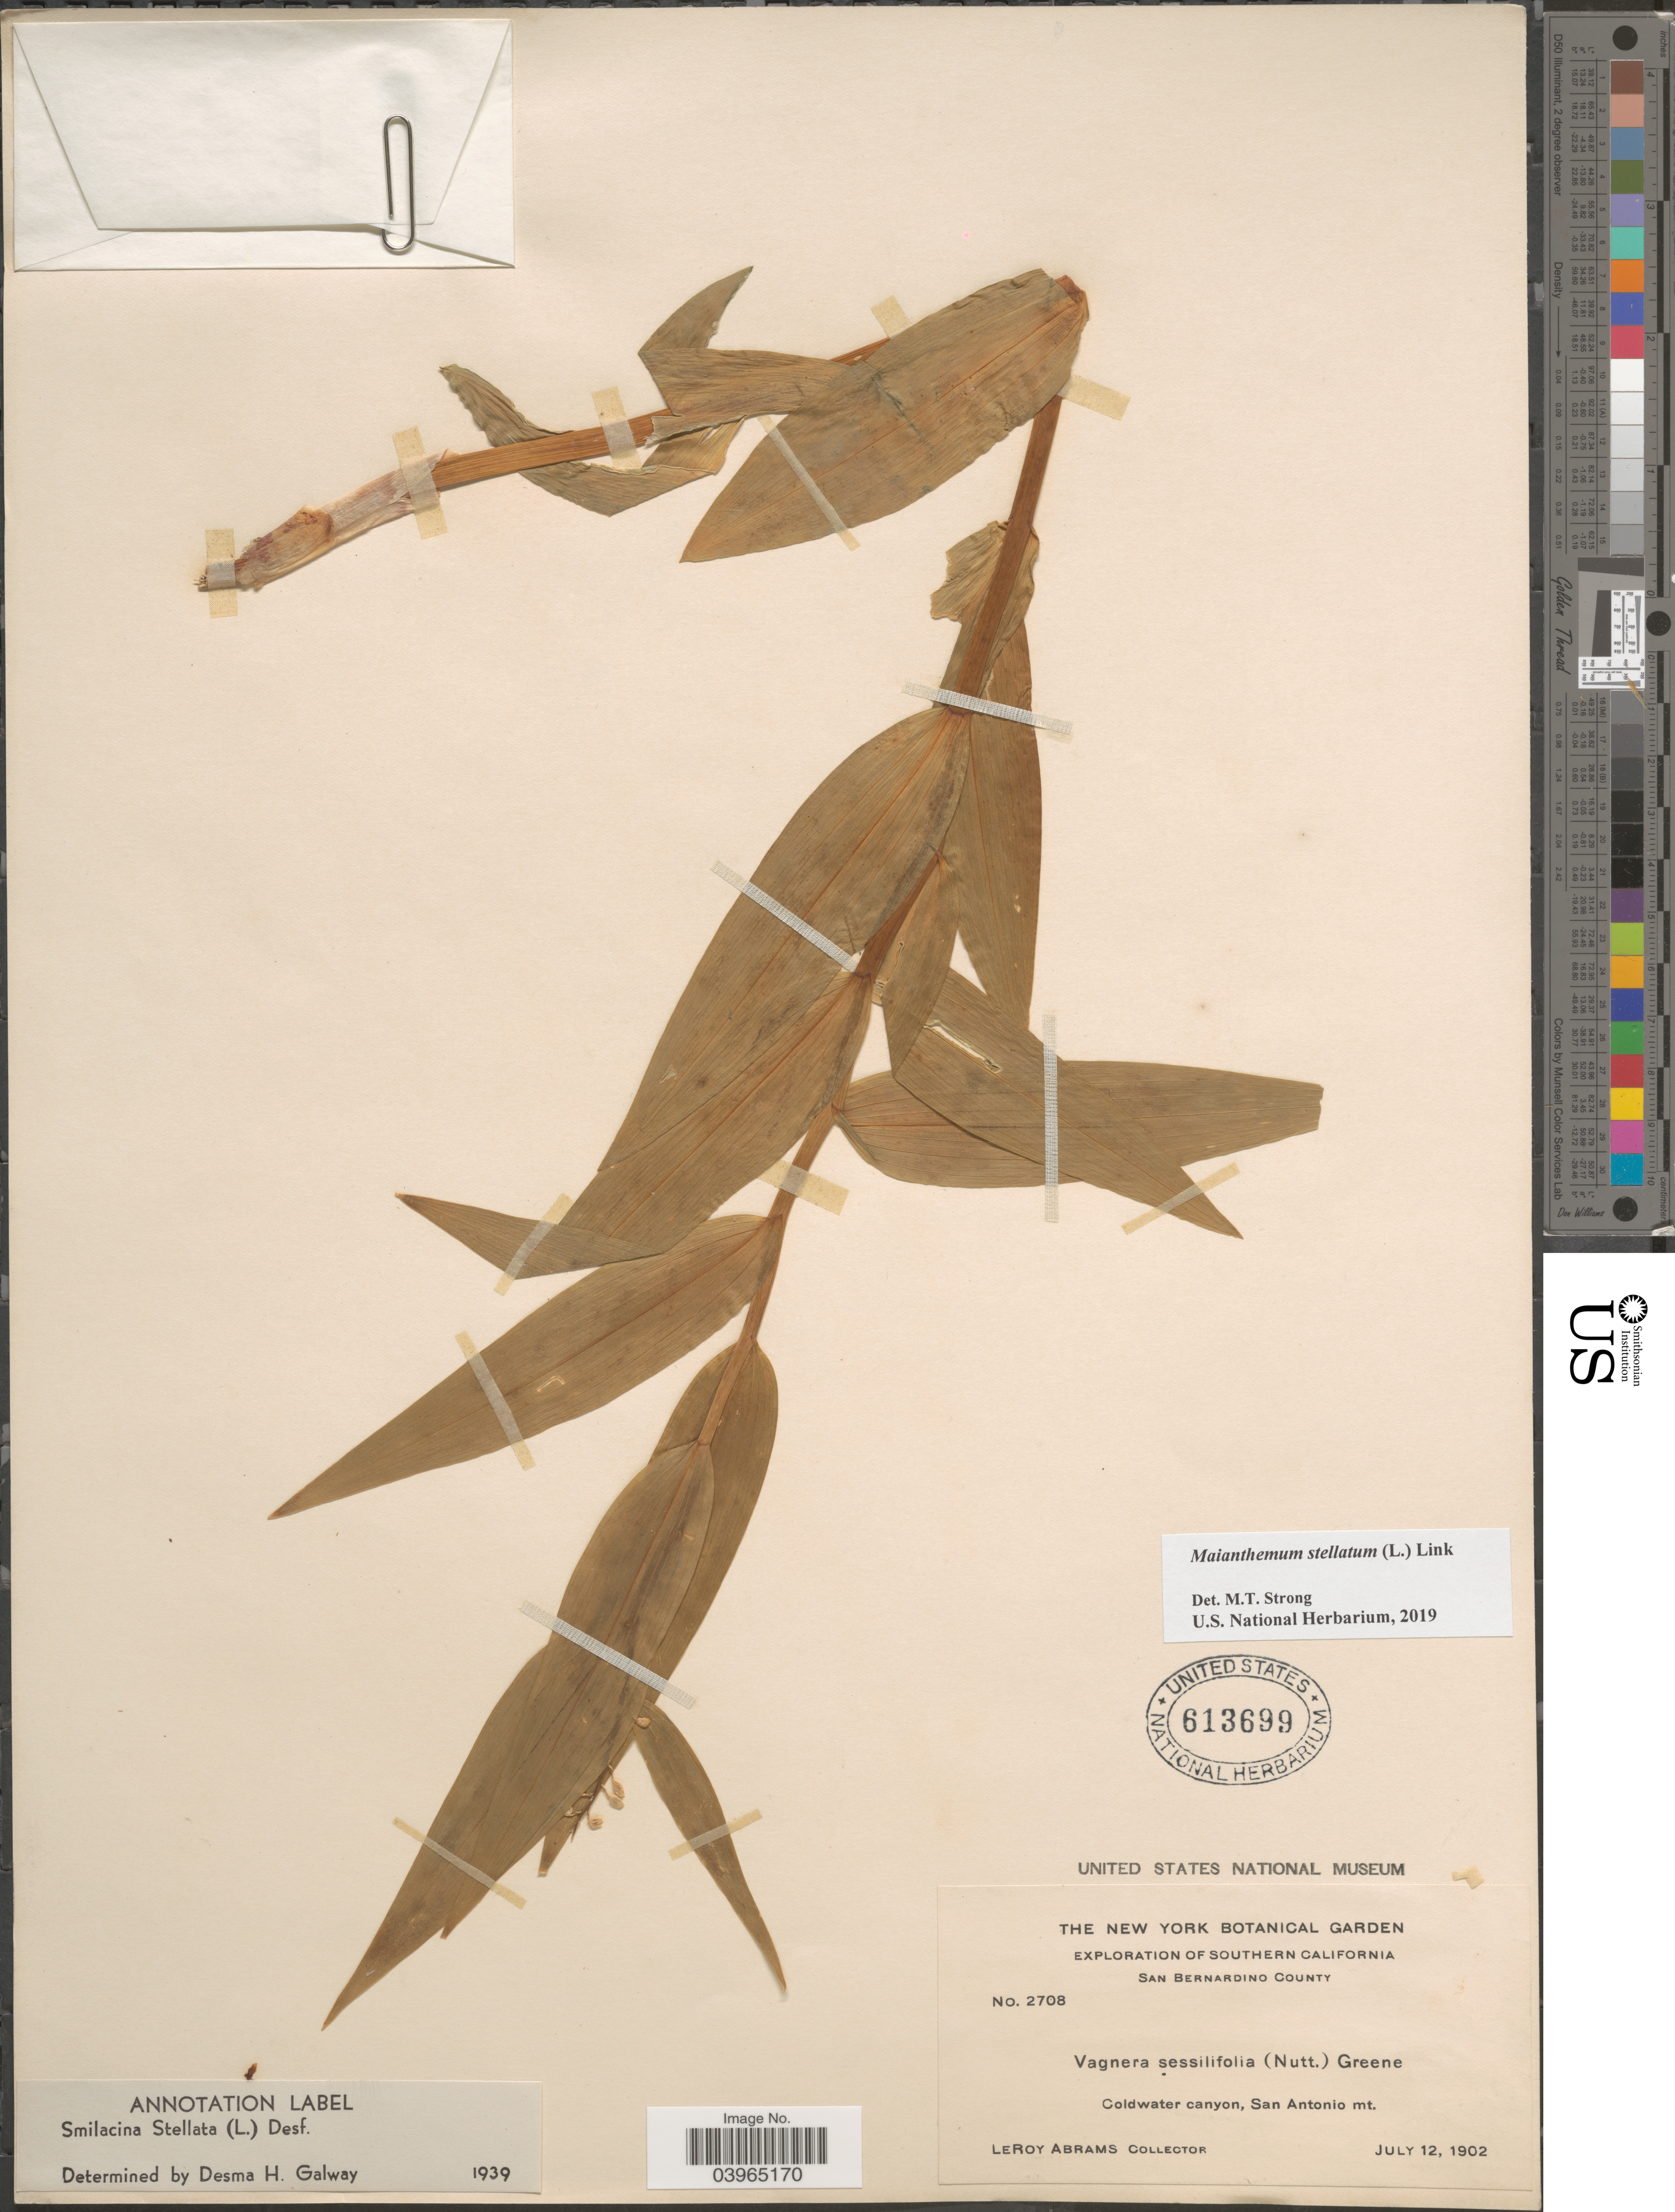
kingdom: Plantae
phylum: Tracheophyta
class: Liliopsida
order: Asparagales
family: Asparagaceae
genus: Maianthemum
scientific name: Maianthemum stellatum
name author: (L.) Link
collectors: L. Abrams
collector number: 2708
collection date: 1902-07-12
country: United States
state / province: California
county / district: San Bernardino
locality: Southern California. San Bernardino County. Coldwater canyon, San Antonio mt.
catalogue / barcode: US 613699